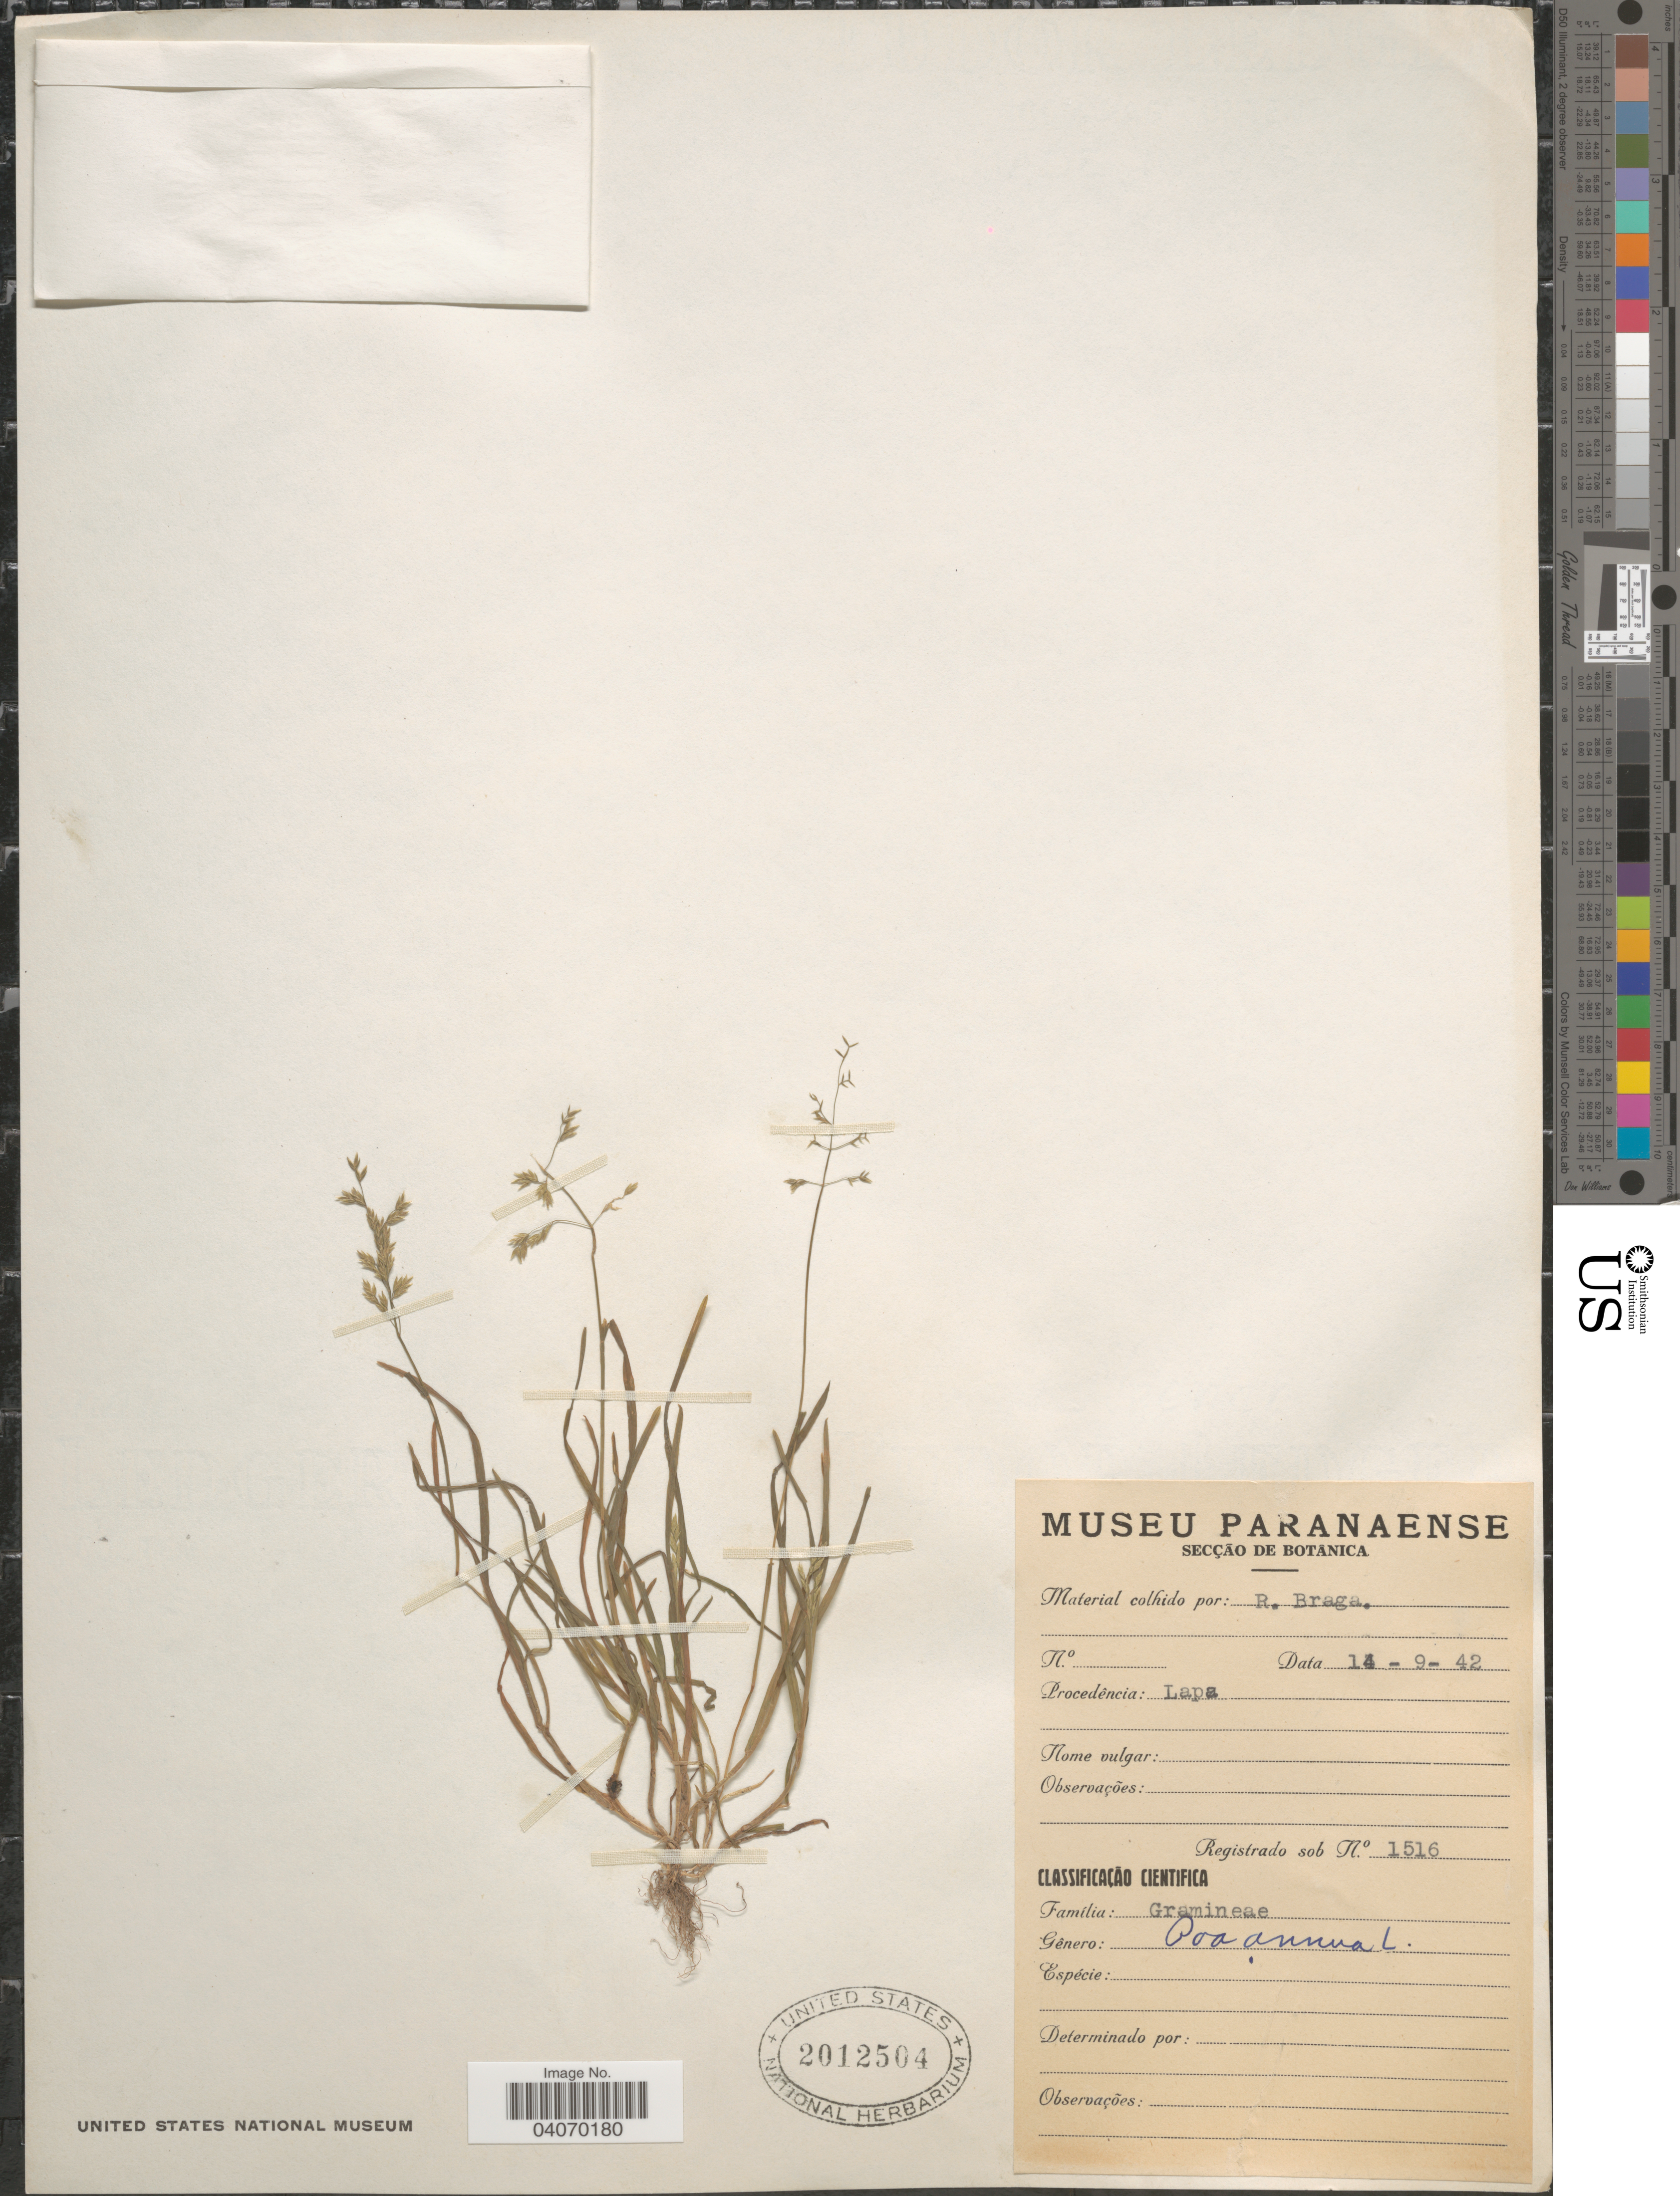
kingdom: Plantae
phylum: Tracheophyta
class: Liliopsida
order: Poales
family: Poaceae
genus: Poa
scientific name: Poa annua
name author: L.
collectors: R. Braga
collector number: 1516?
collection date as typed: Transcribed d/m/y: 14/9/42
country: Peru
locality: Lapa.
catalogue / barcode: US 2012504